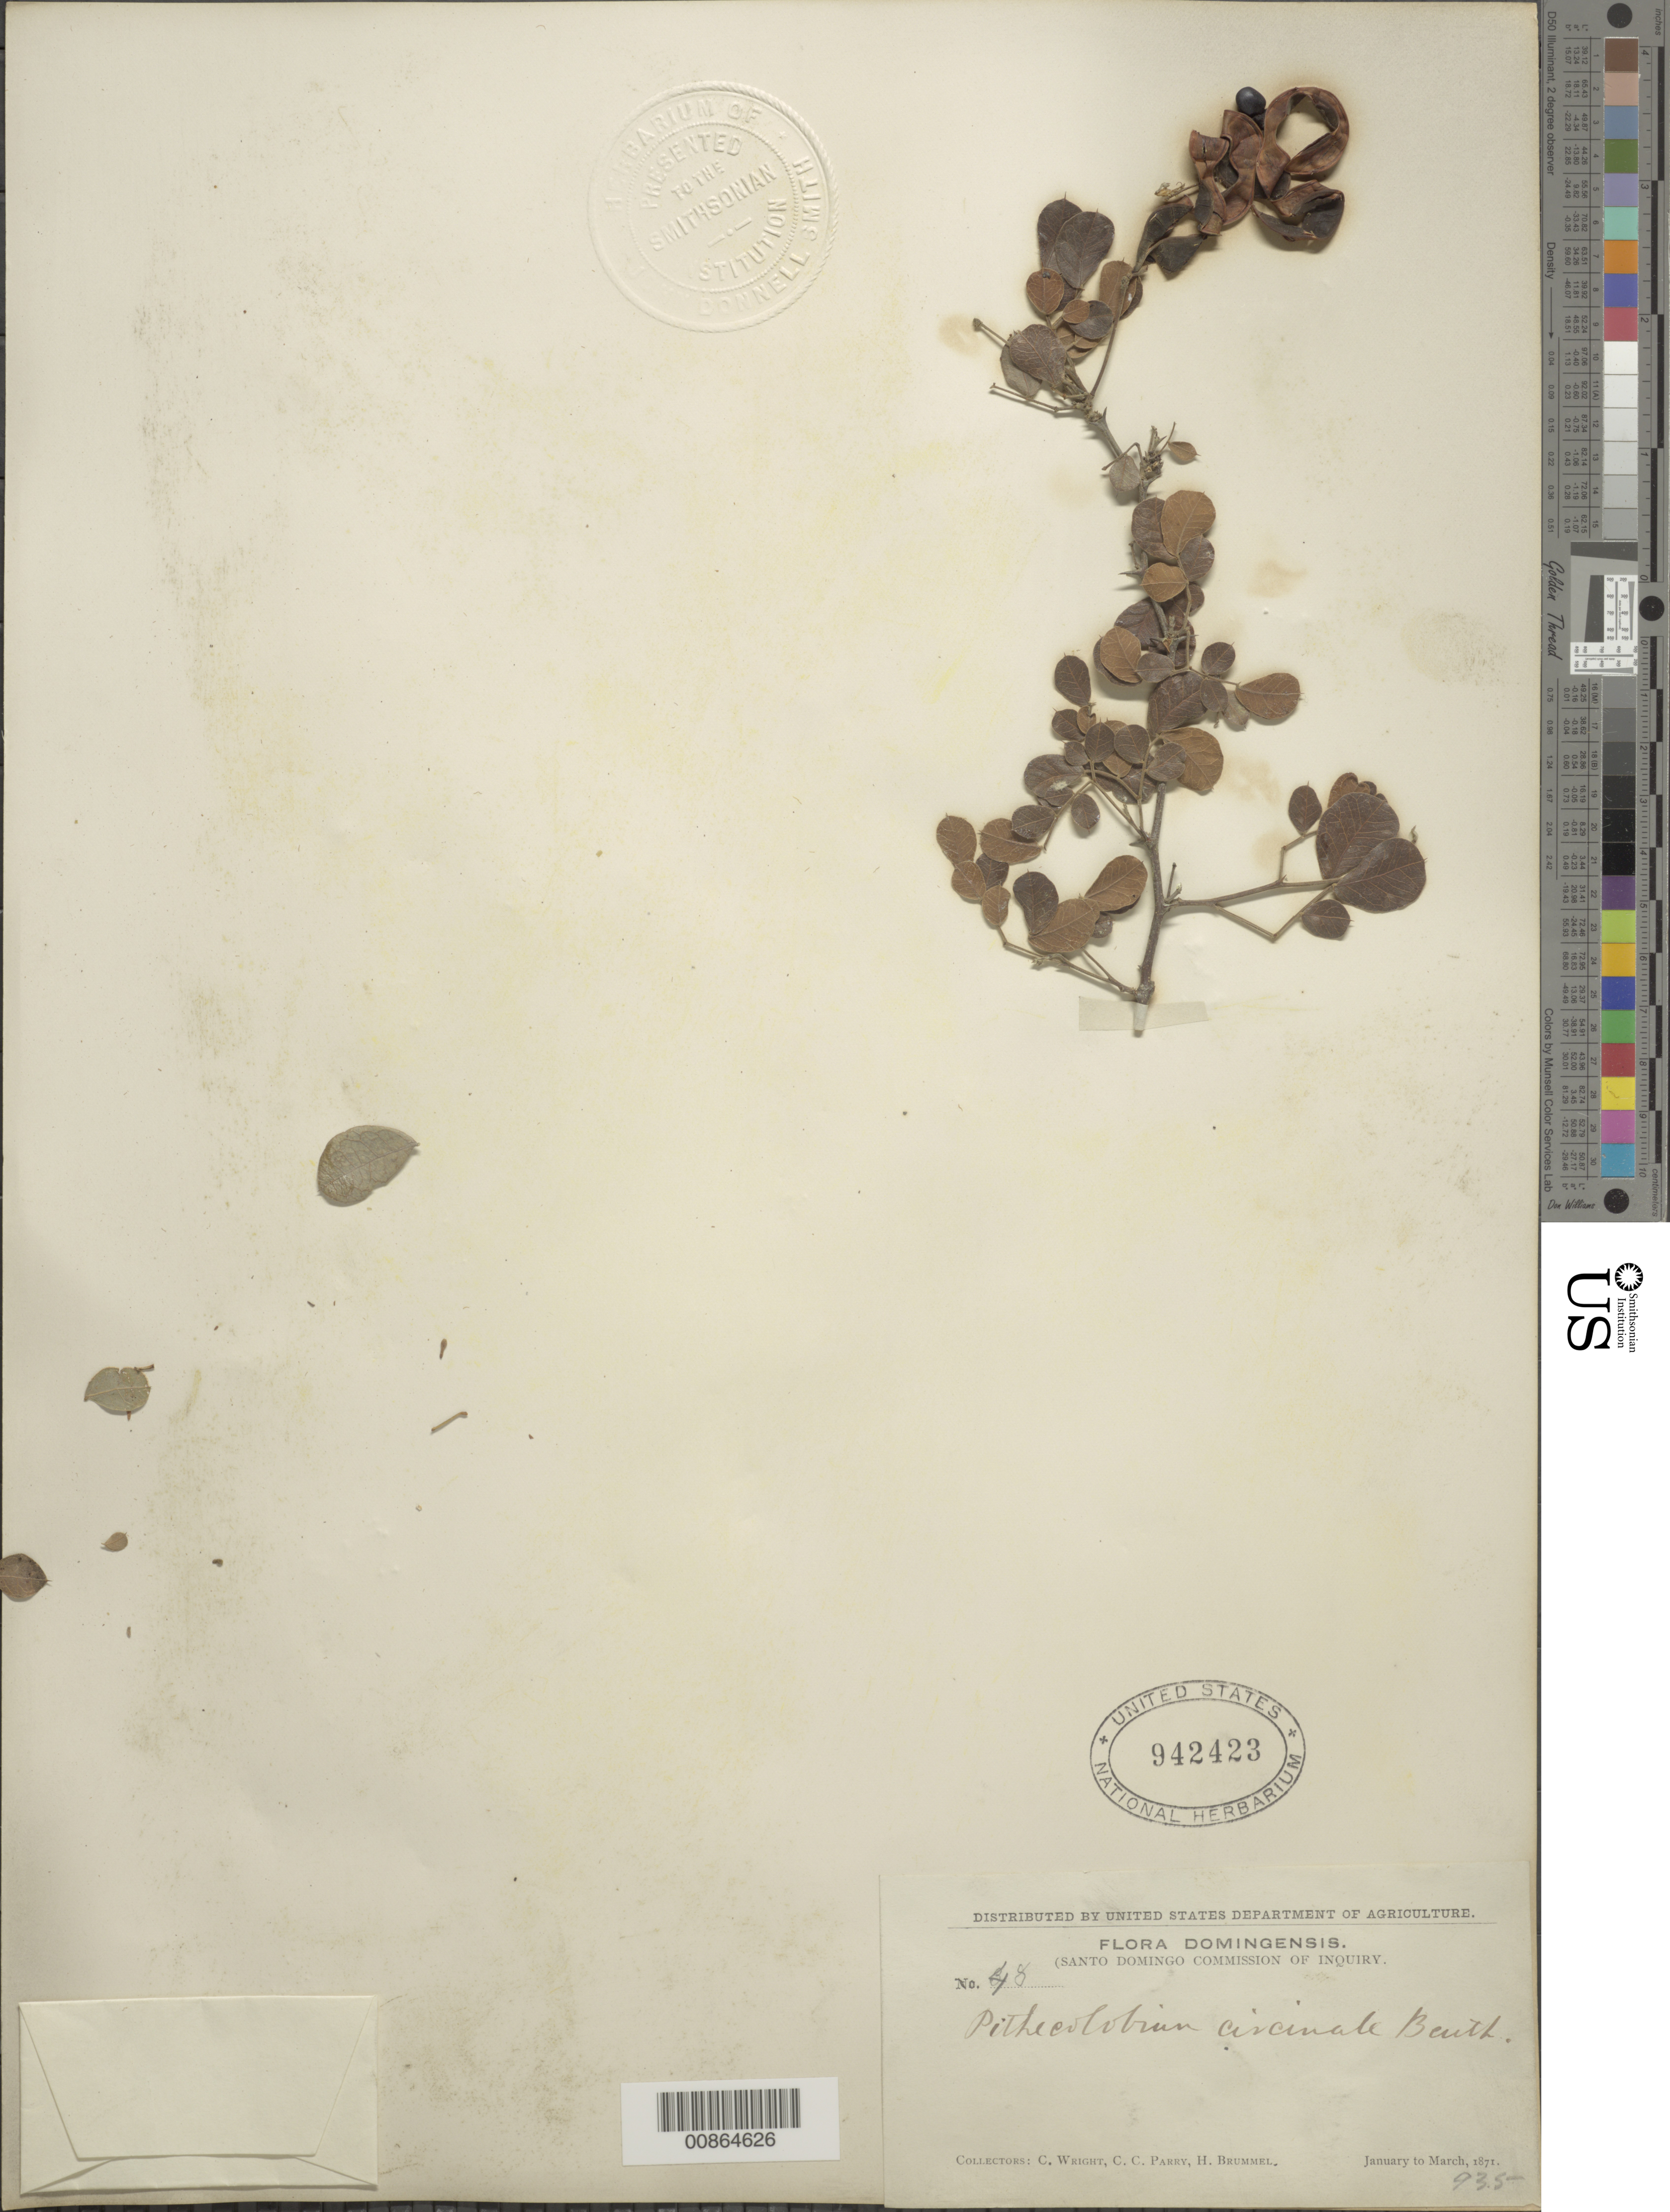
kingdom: Plantae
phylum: Tracheophyta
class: Magnoliopsida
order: Fabales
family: Fabaceae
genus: Pithecellobium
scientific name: Pithecellobium circinale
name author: (L.) Benth.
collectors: C. Wright, C. C. Parry & H. Brummel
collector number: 48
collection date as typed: Jan 1871 to -- Mar 1871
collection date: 1871-01/1871-03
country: Dominican Republic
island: Hispaniola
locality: Dominican Republic.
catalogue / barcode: US 942423